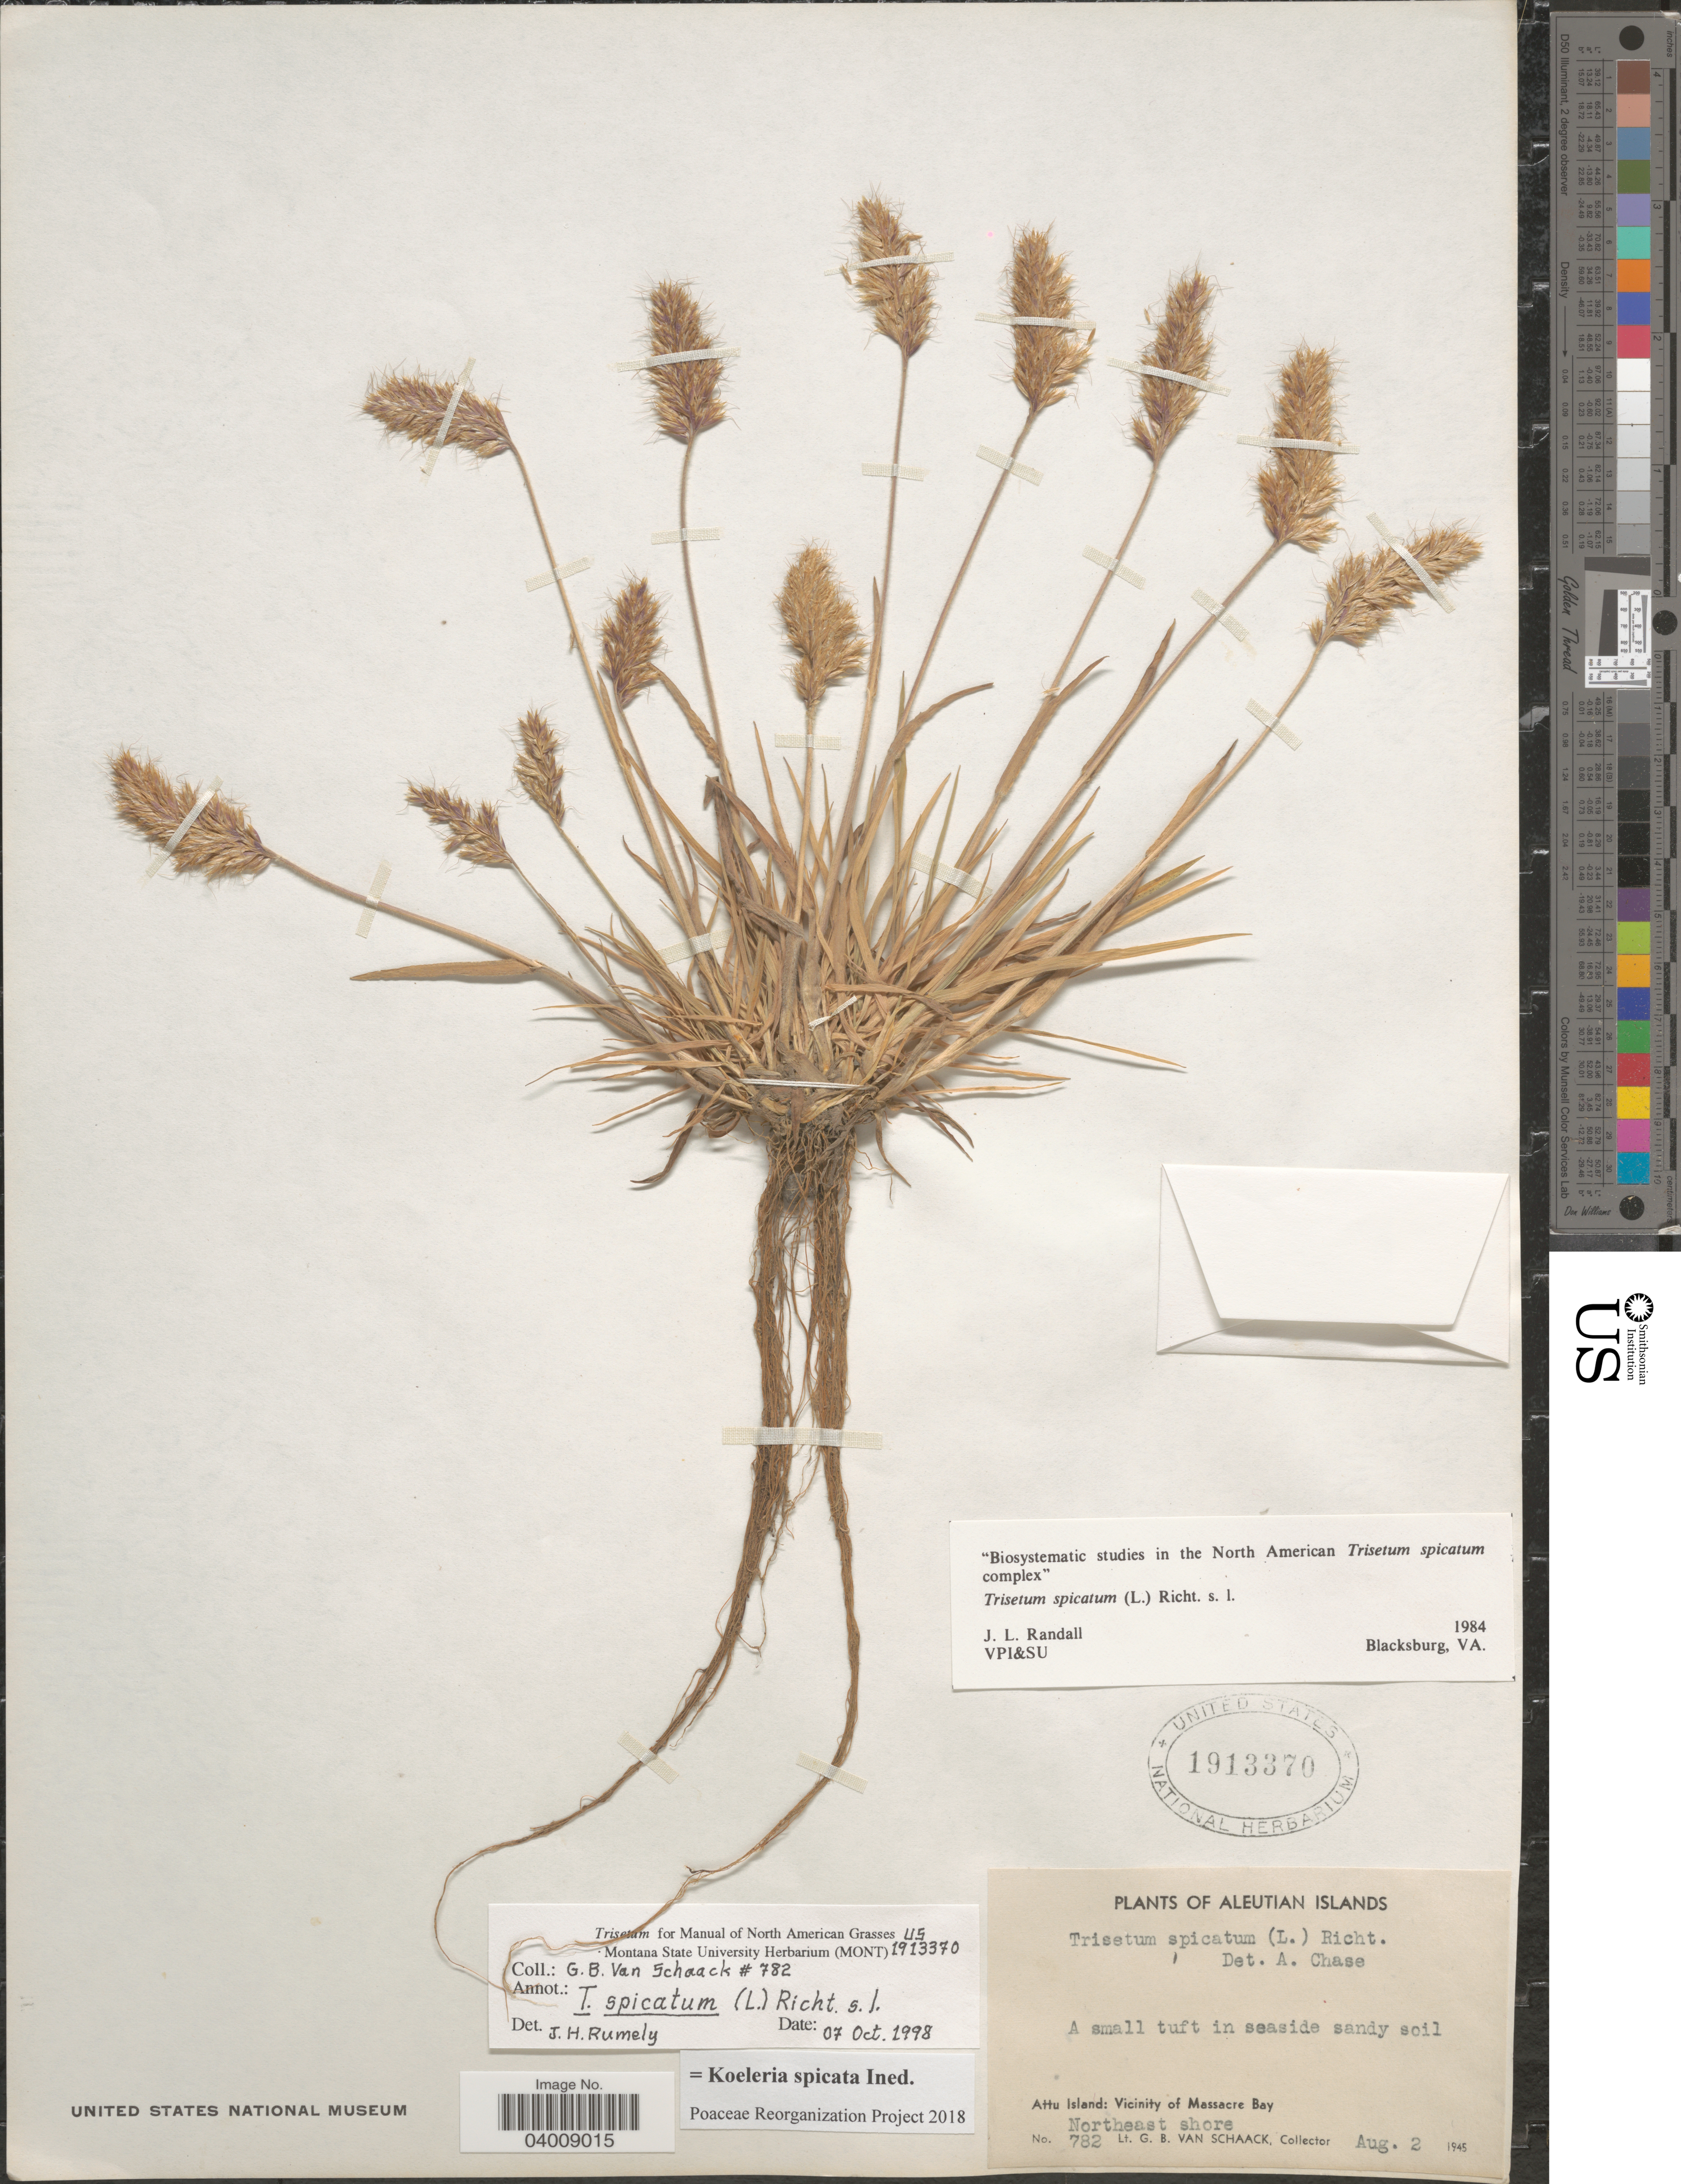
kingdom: Plantae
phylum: Tracheophyta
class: Liliopsida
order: Poales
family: Poaceae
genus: Koeleria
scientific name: Koeleria spicata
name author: (L.) Barberá et al.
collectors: G. Van Schaak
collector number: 782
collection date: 1945-08-02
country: United States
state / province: Alaska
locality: Aleutian Islands. Attu Island: Vicinity of Massacre Bay. Northeast shore.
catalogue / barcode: US 1913370